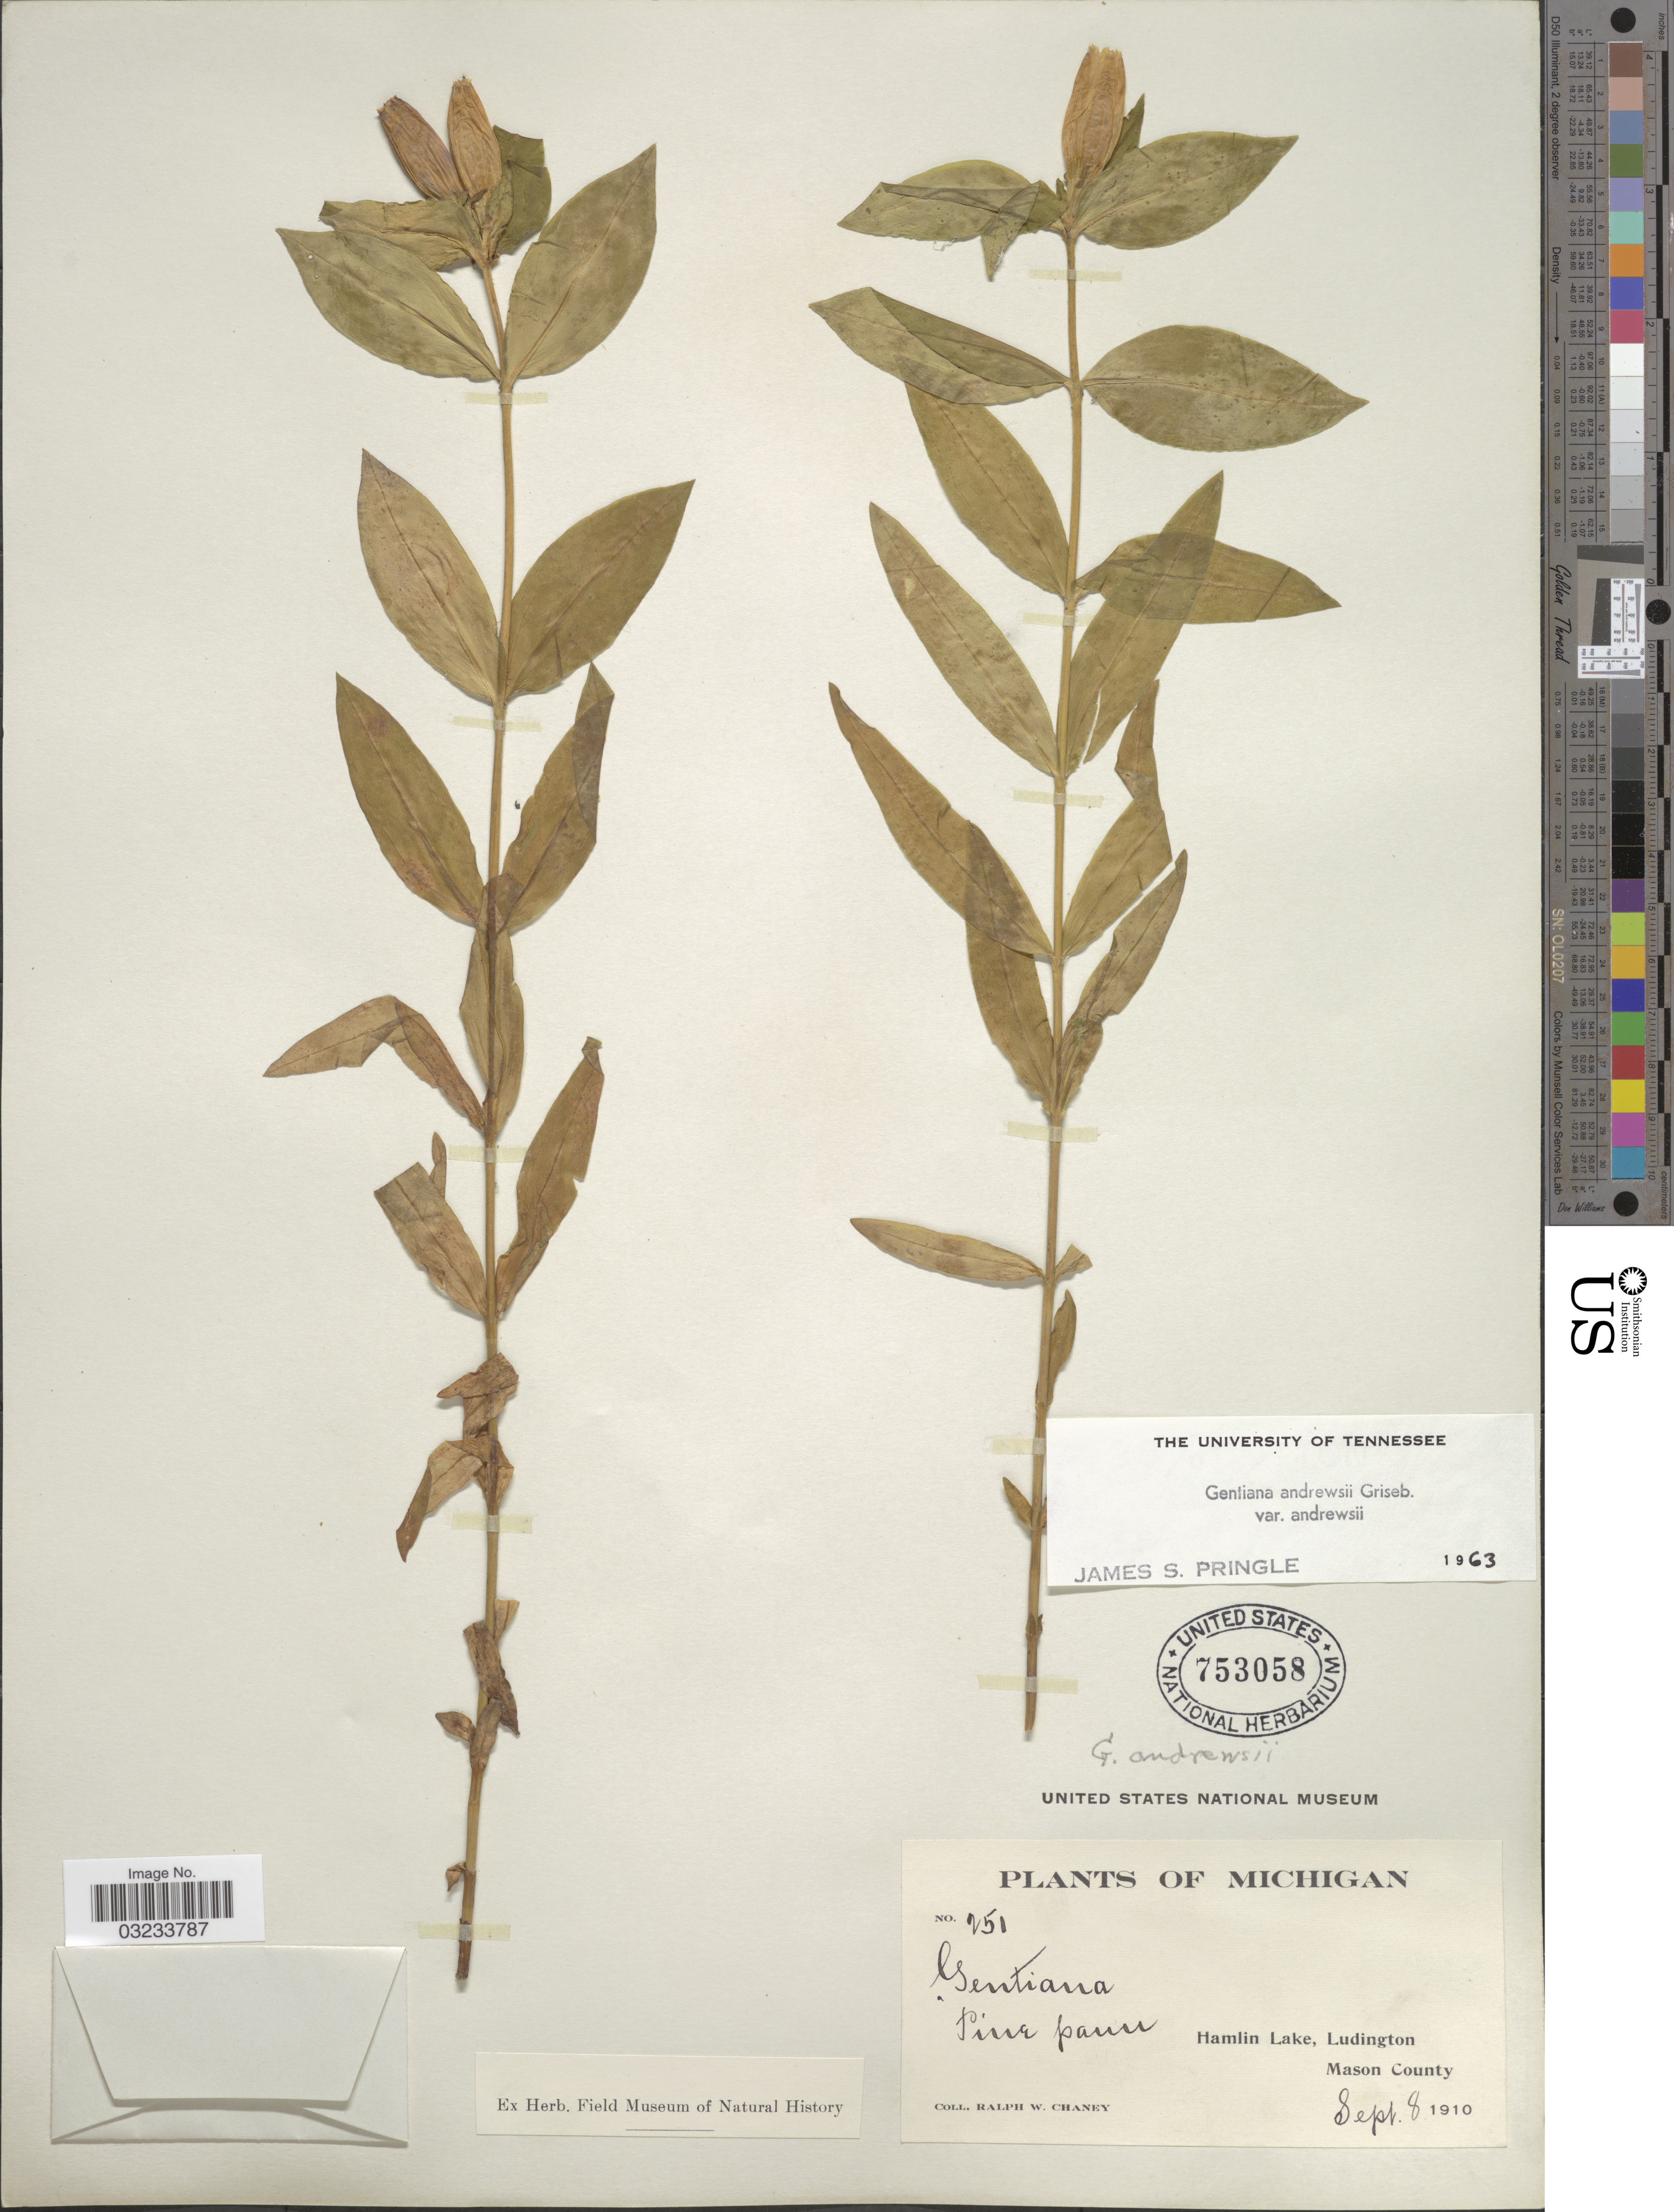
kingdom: Plantae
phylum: Tracheophyta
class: Magnoliopsida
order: Gentianales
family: Gentianaceae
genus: Gentiana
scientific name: Gentiana andrewsii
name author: Griseb.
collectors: R. Chaney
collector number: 251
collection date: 1910-09-08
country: United States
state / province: Michigan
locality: Hamlin Lake, Ludington. Mason County.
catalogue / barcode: US 753058